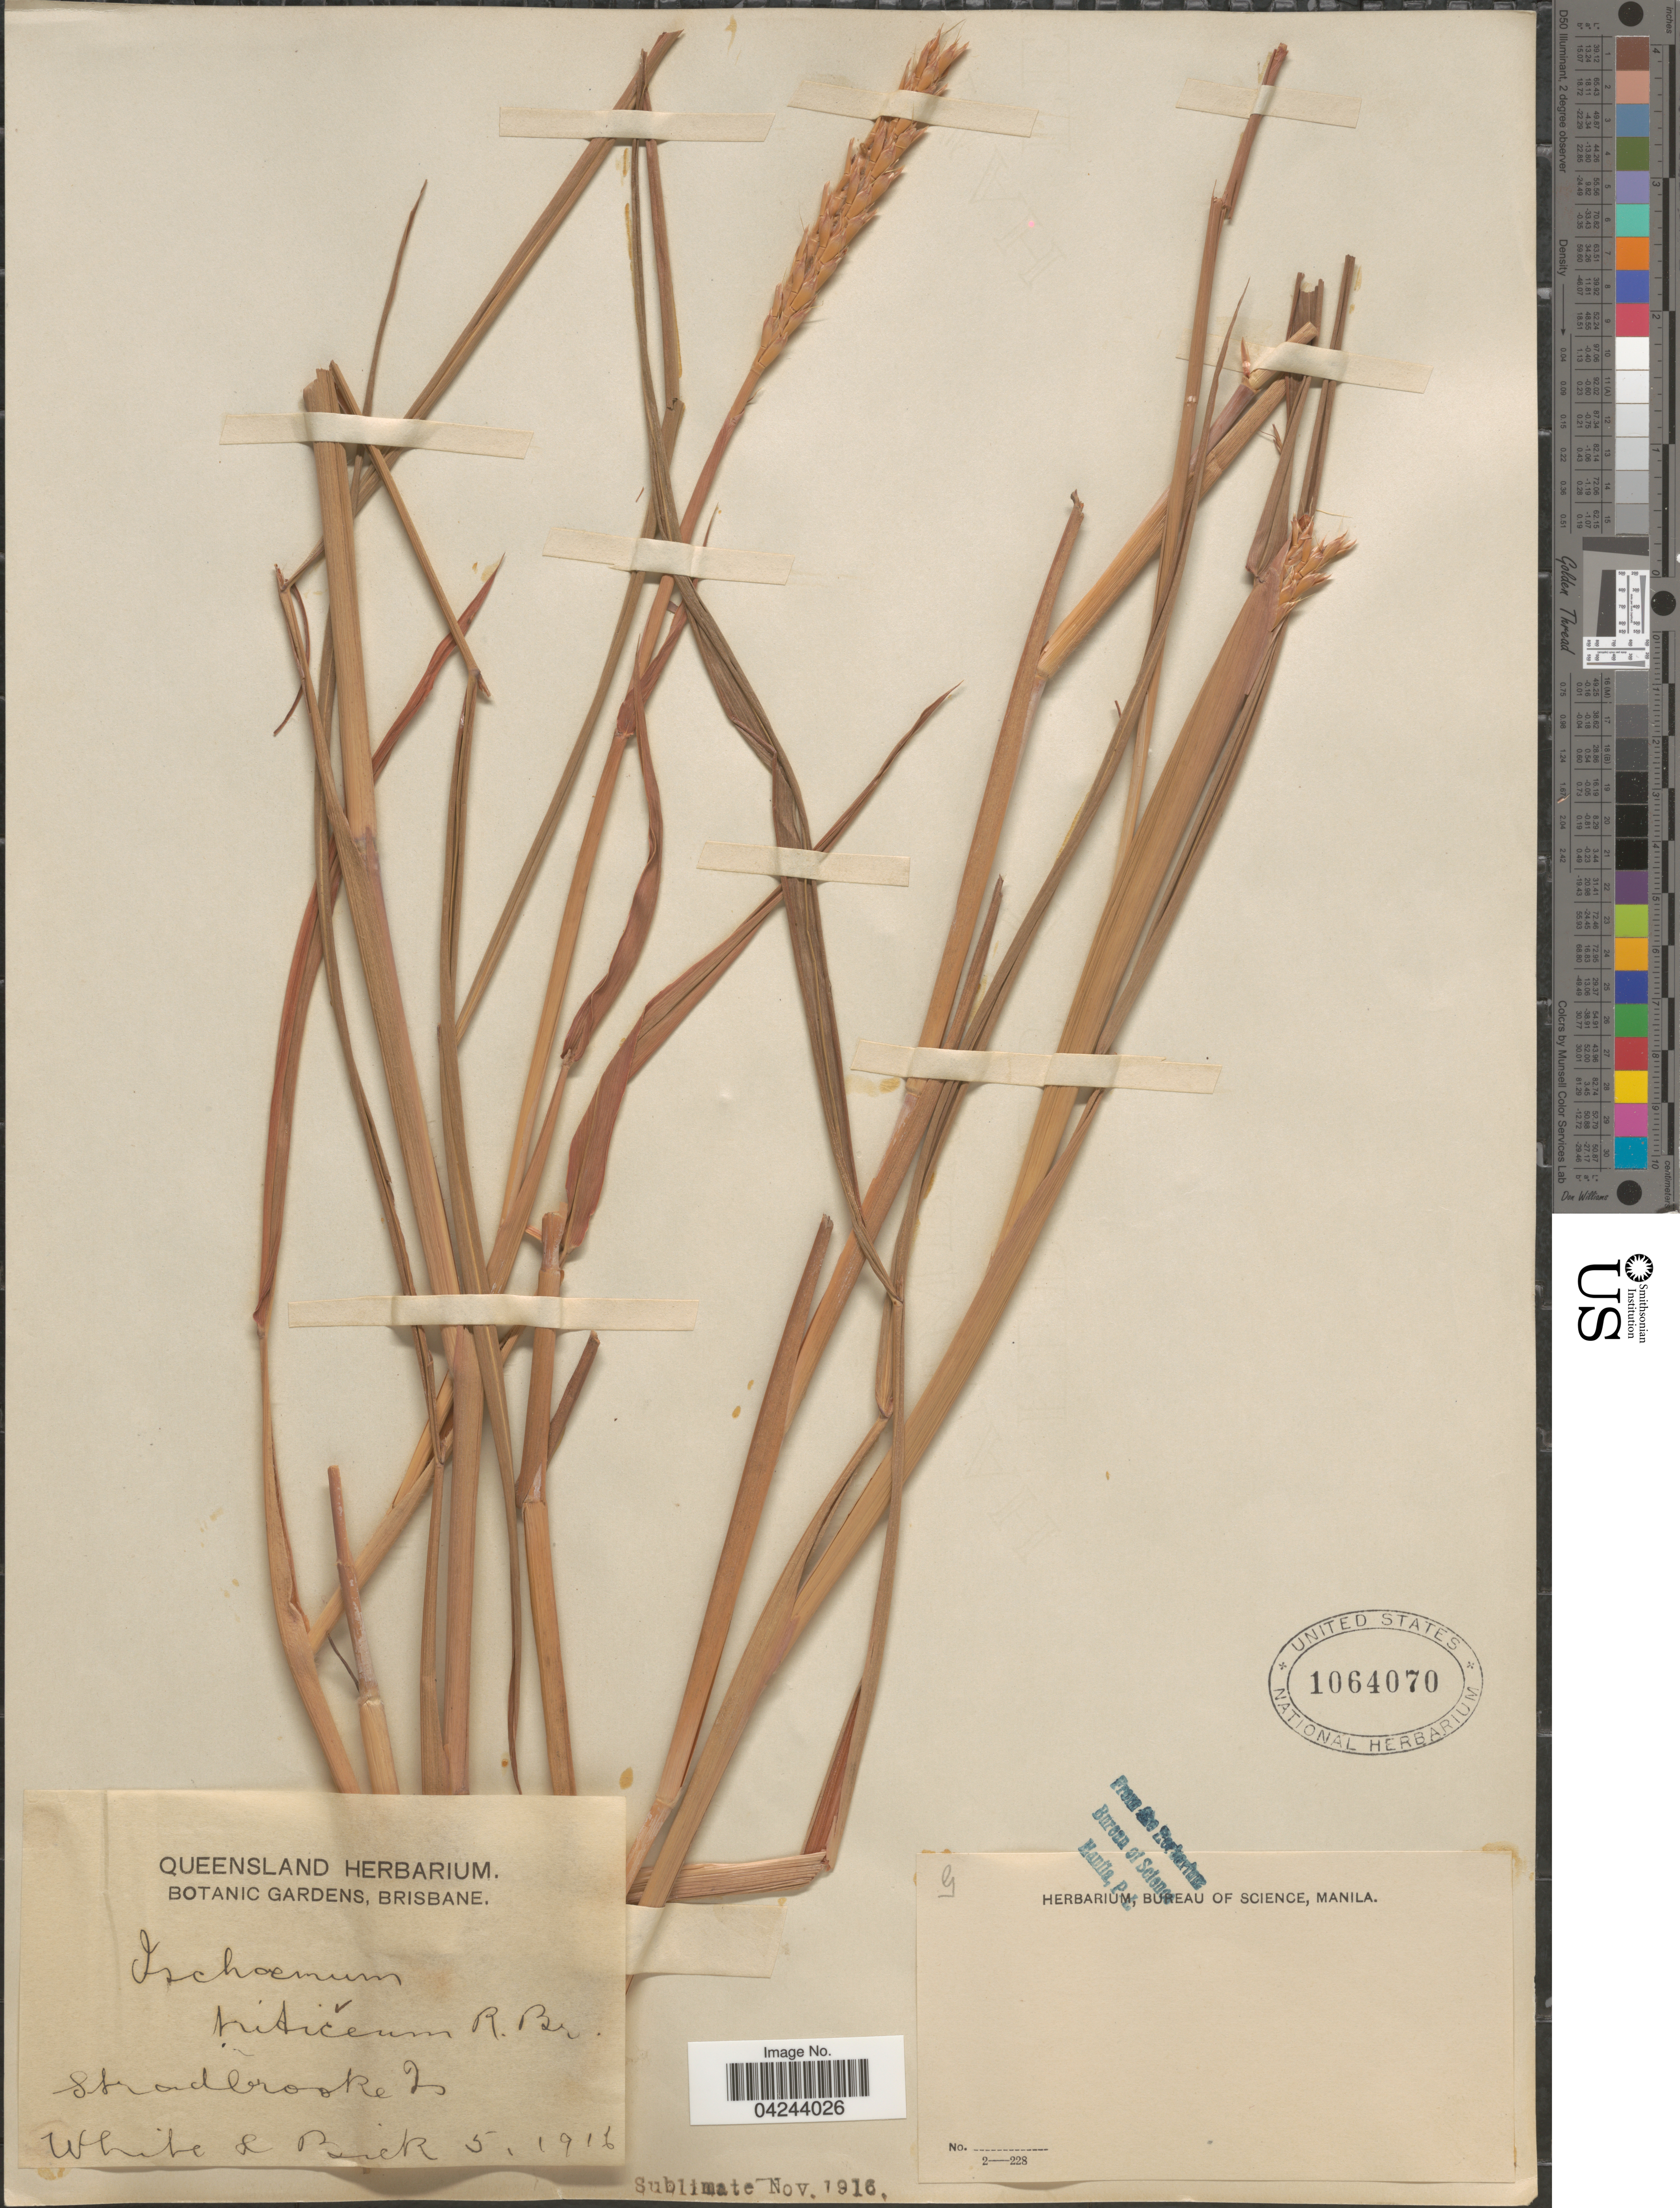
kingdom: Plantae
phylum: Tracheophyta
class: Liliopsida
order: Poales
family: Poaceae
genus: Ischaemum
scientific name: Ischaemum triticeum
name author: R. Br.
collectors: O. E. White & -. Bick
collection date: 1916-05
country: Australia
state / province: Queensland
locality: Stradbrooke Is.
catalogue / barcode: US 1064070